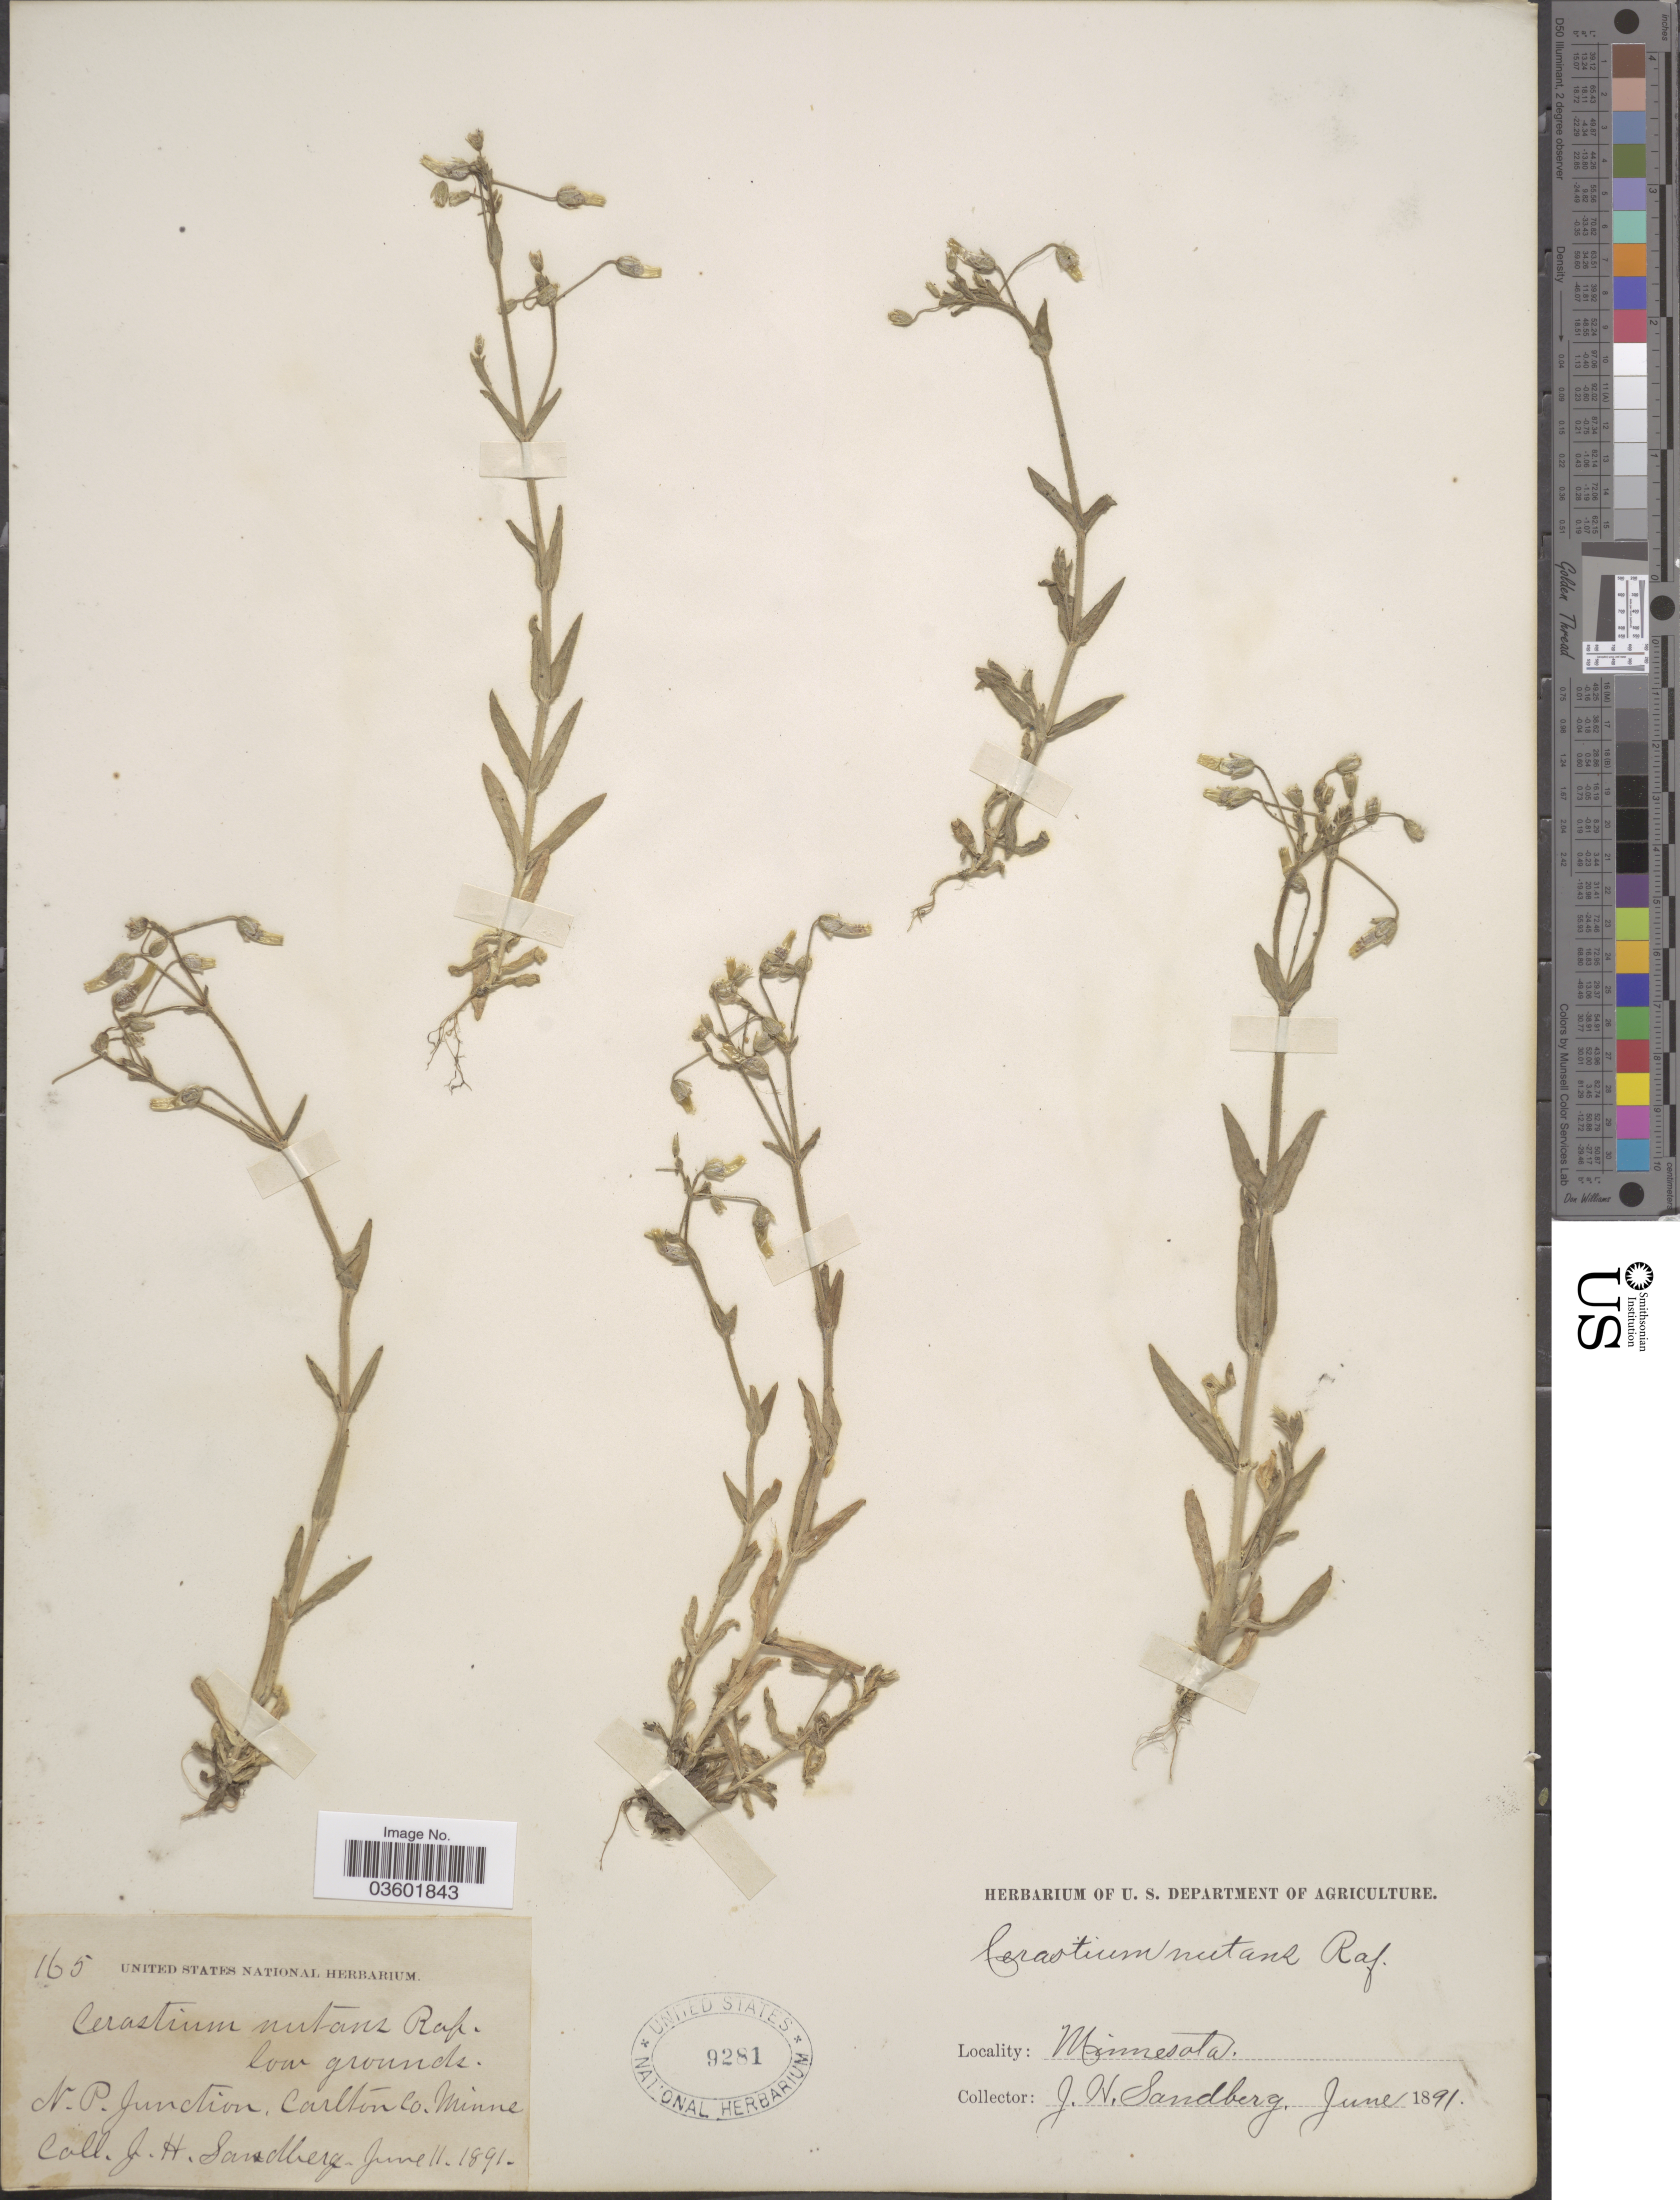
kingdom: Plantae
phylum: Tracheophyta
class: Magnoliopsida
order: Caryophyllales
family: Caryophyllaceae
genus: Cerastium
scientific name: Cerastium longipedunculatum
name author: Muhl.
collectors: J. H. Sandberg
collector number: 165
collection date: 1891-06-11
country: United States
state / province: Minnesota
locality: N.P. Junction, Carlton Co.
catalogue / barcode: US 9281